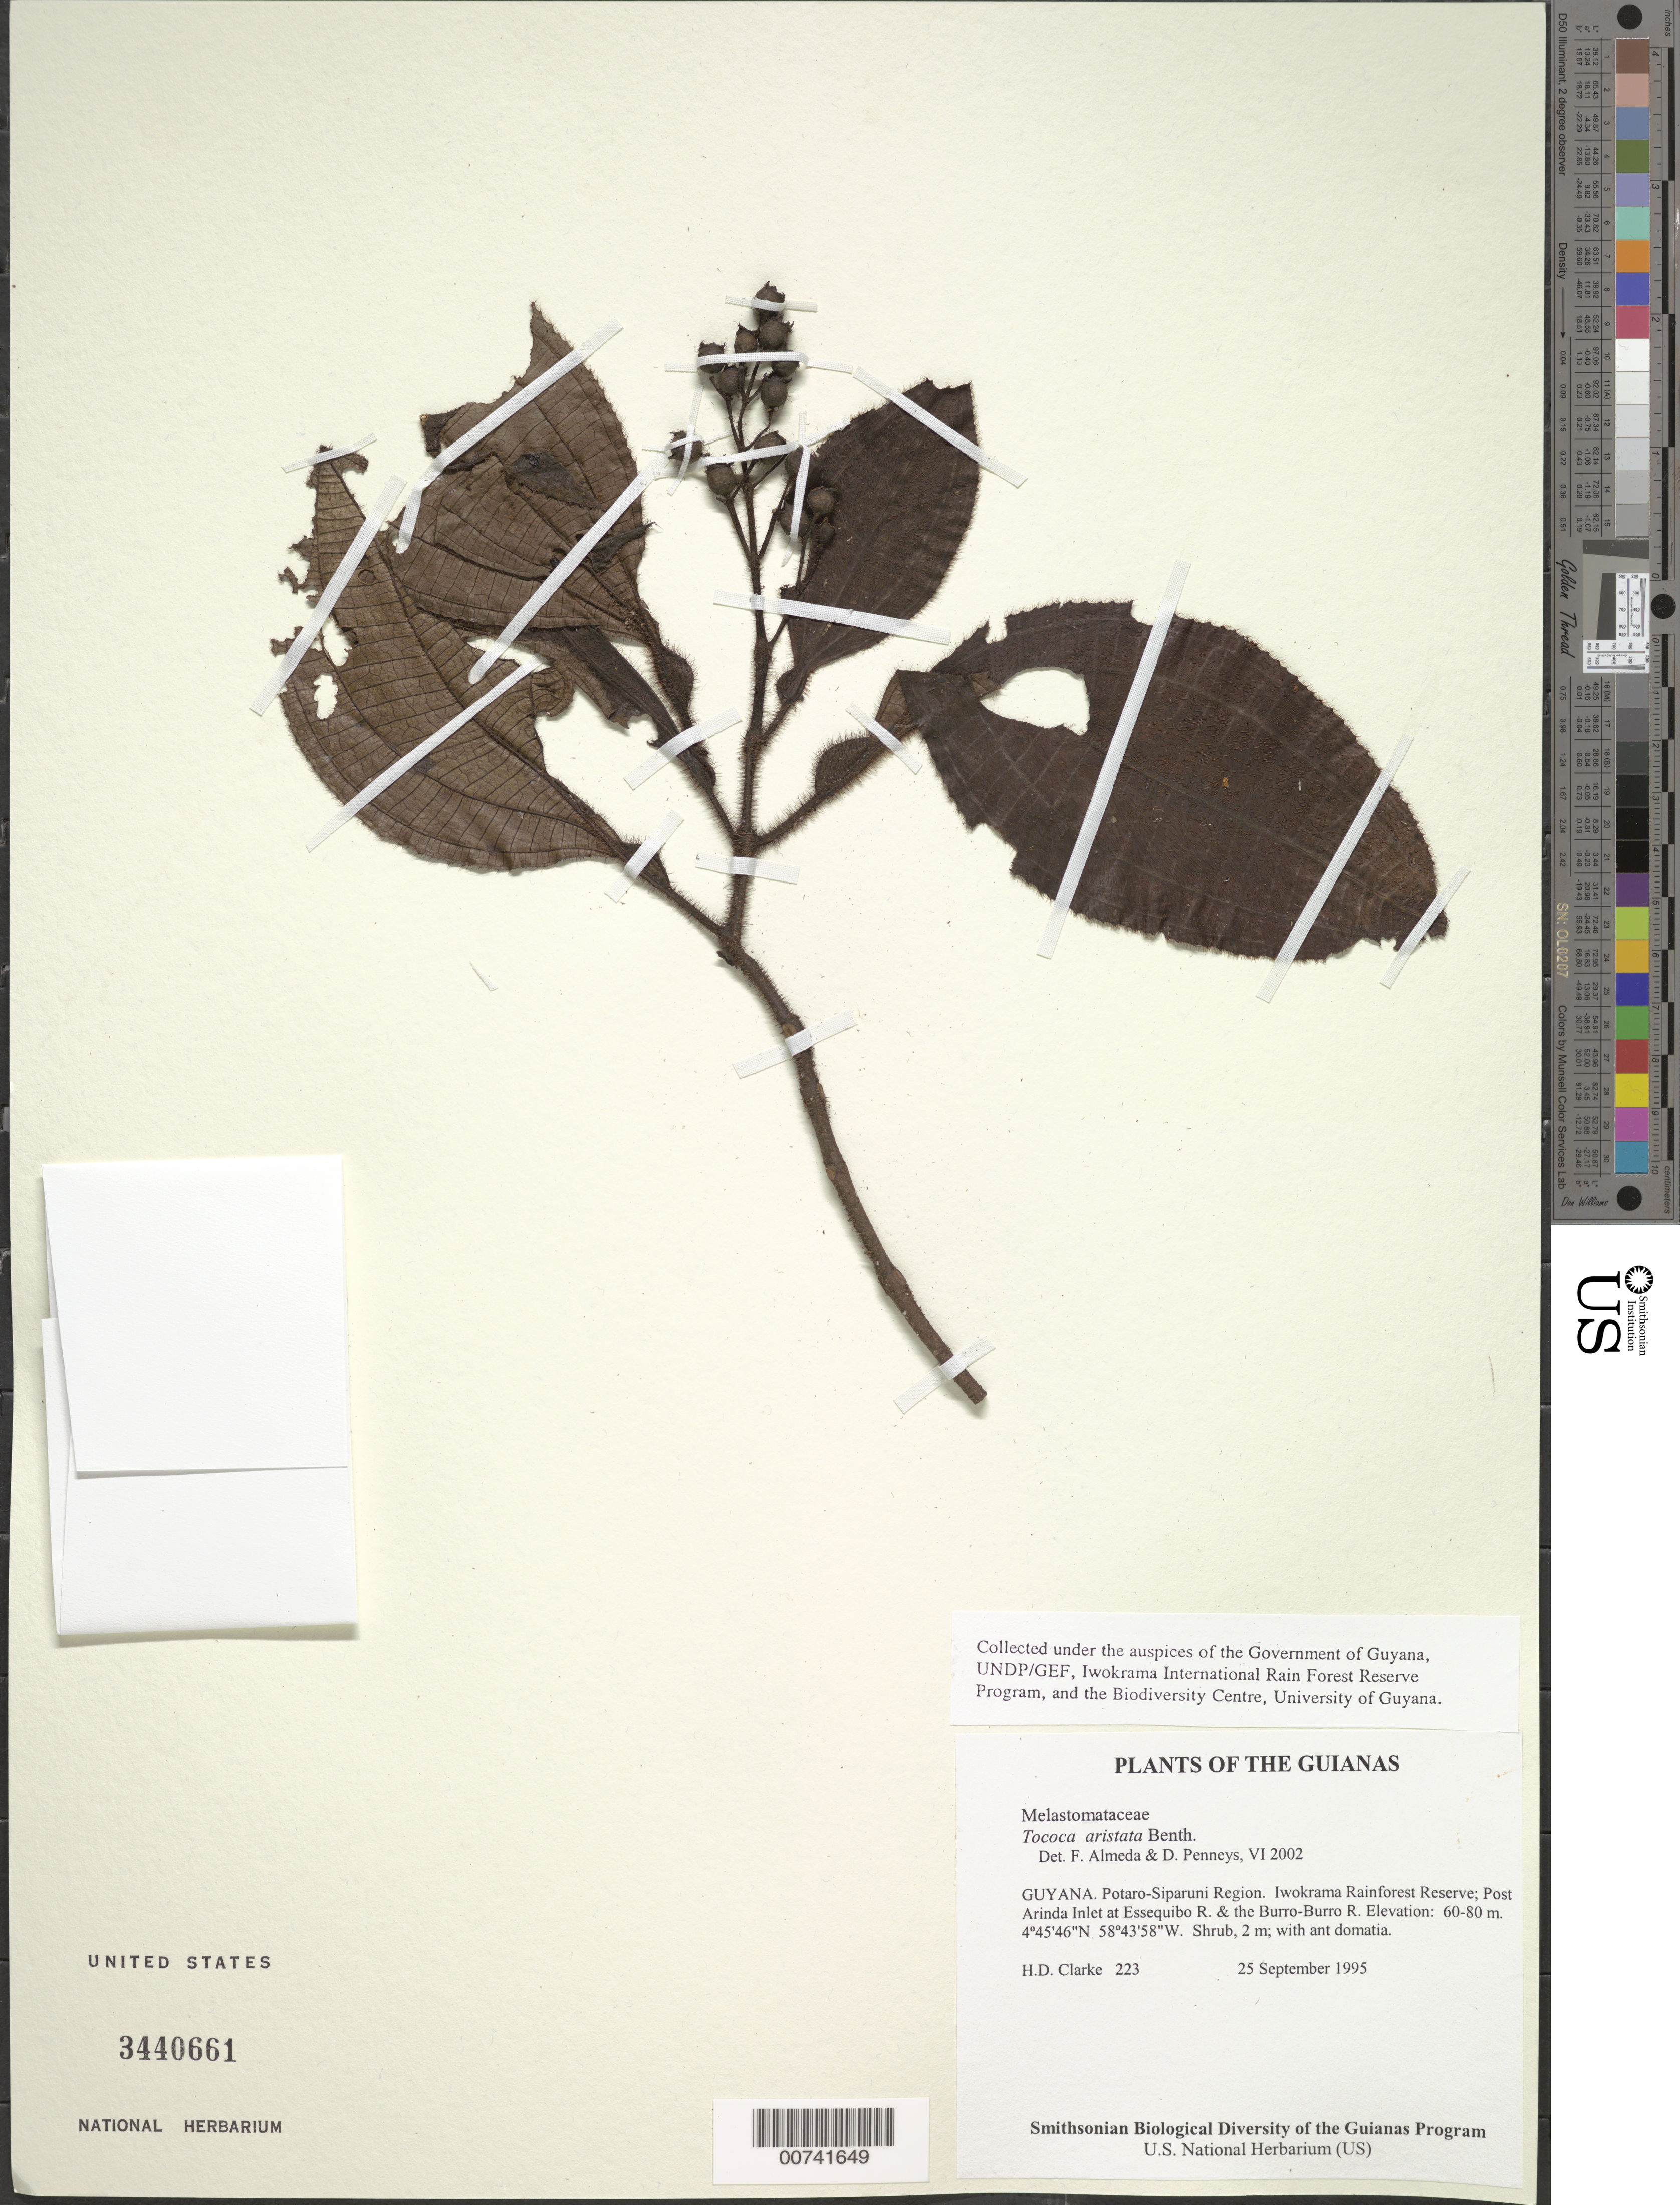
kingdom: Plantae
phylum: Tracheophyta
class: Magnoliopsida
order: Myrtales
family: Melastomataceae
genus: Tococa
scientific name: Tococa aristata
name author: Benth.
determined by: Almeda, F.; Penneys, D. S.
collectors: H. D. Clarke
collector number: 223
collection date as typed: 25 September 1995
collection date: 1995-09-25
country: Guyana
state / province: Potaro-Siparuni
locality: Iwokrama Rainforest Reserve; Post Arinda Inlet at Essequibo R. & the Burro-Burro R.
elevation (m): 60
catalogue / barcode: US 3440661